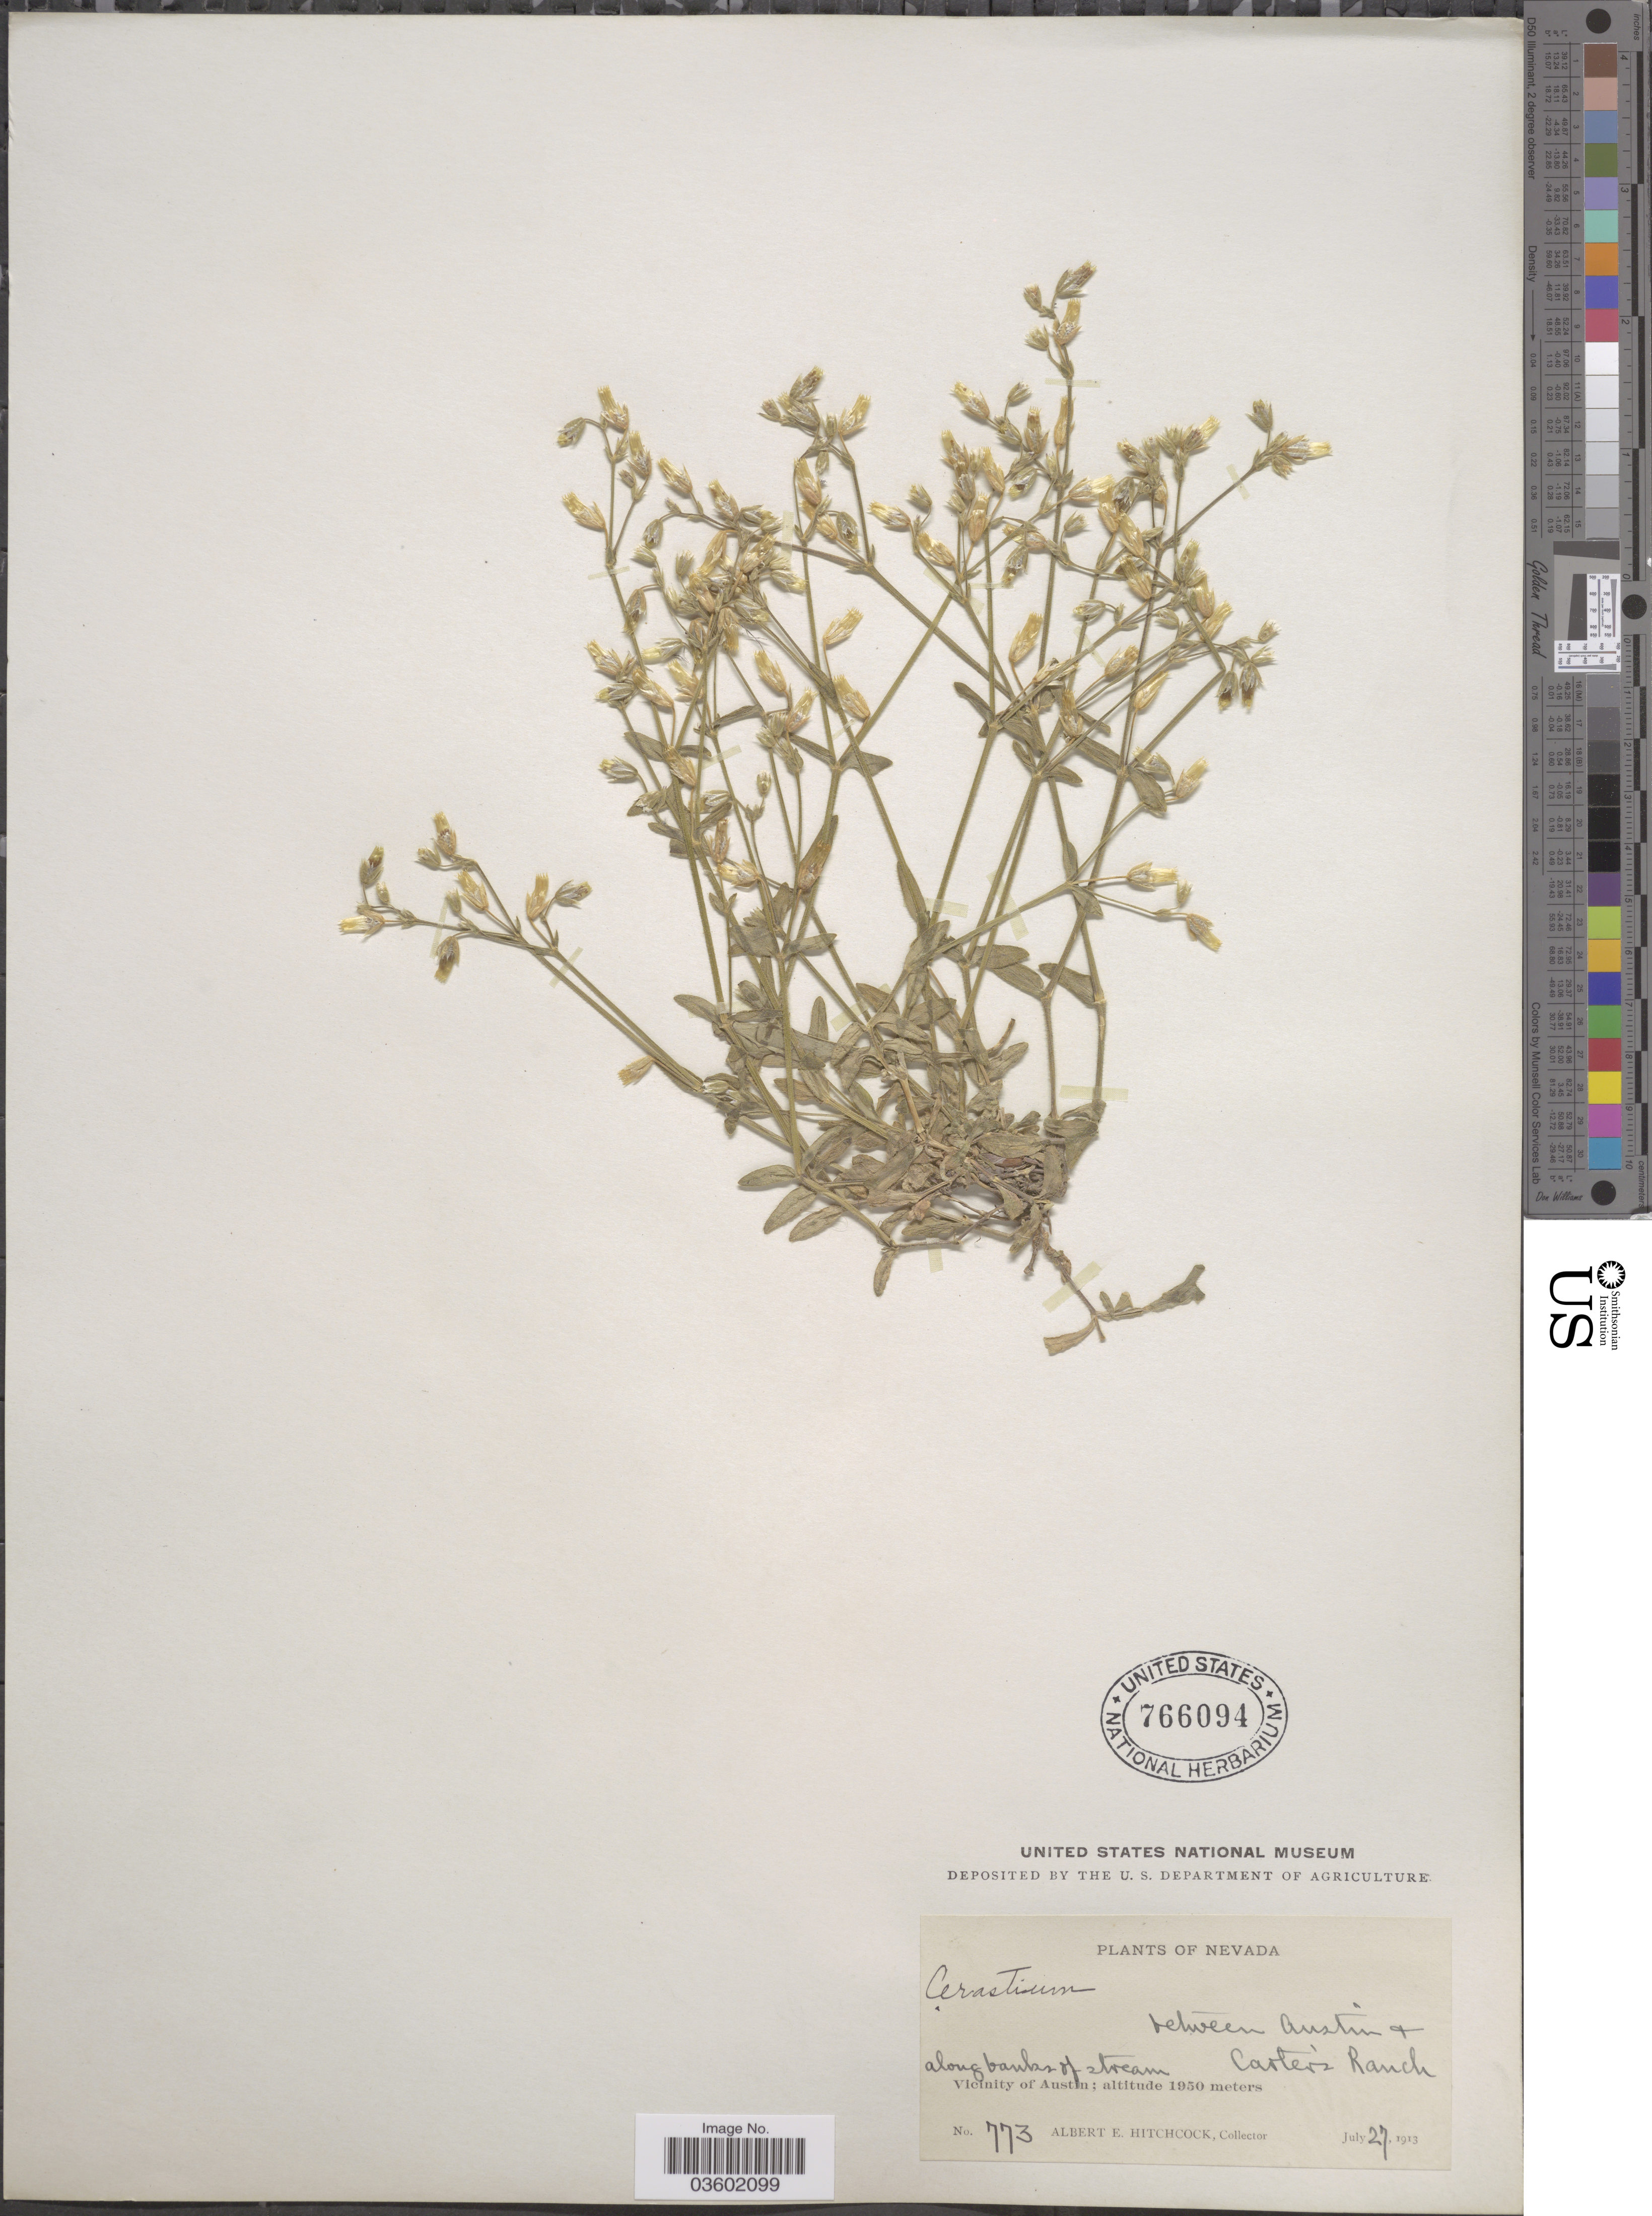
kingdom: Plantae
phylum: Tracheophyta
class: Magnoliopsida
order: Caryophyllales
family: Caryophyllaceae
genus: Cerastium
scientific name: Cerastium vulgatum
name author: L.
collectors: A. Hitchcock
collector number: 773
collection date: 1913-07-27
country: United States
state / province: Nevada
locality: Between Austin & Carter's Ranch. Vicinity of Austin.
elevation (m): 1950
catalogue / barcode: US 766094